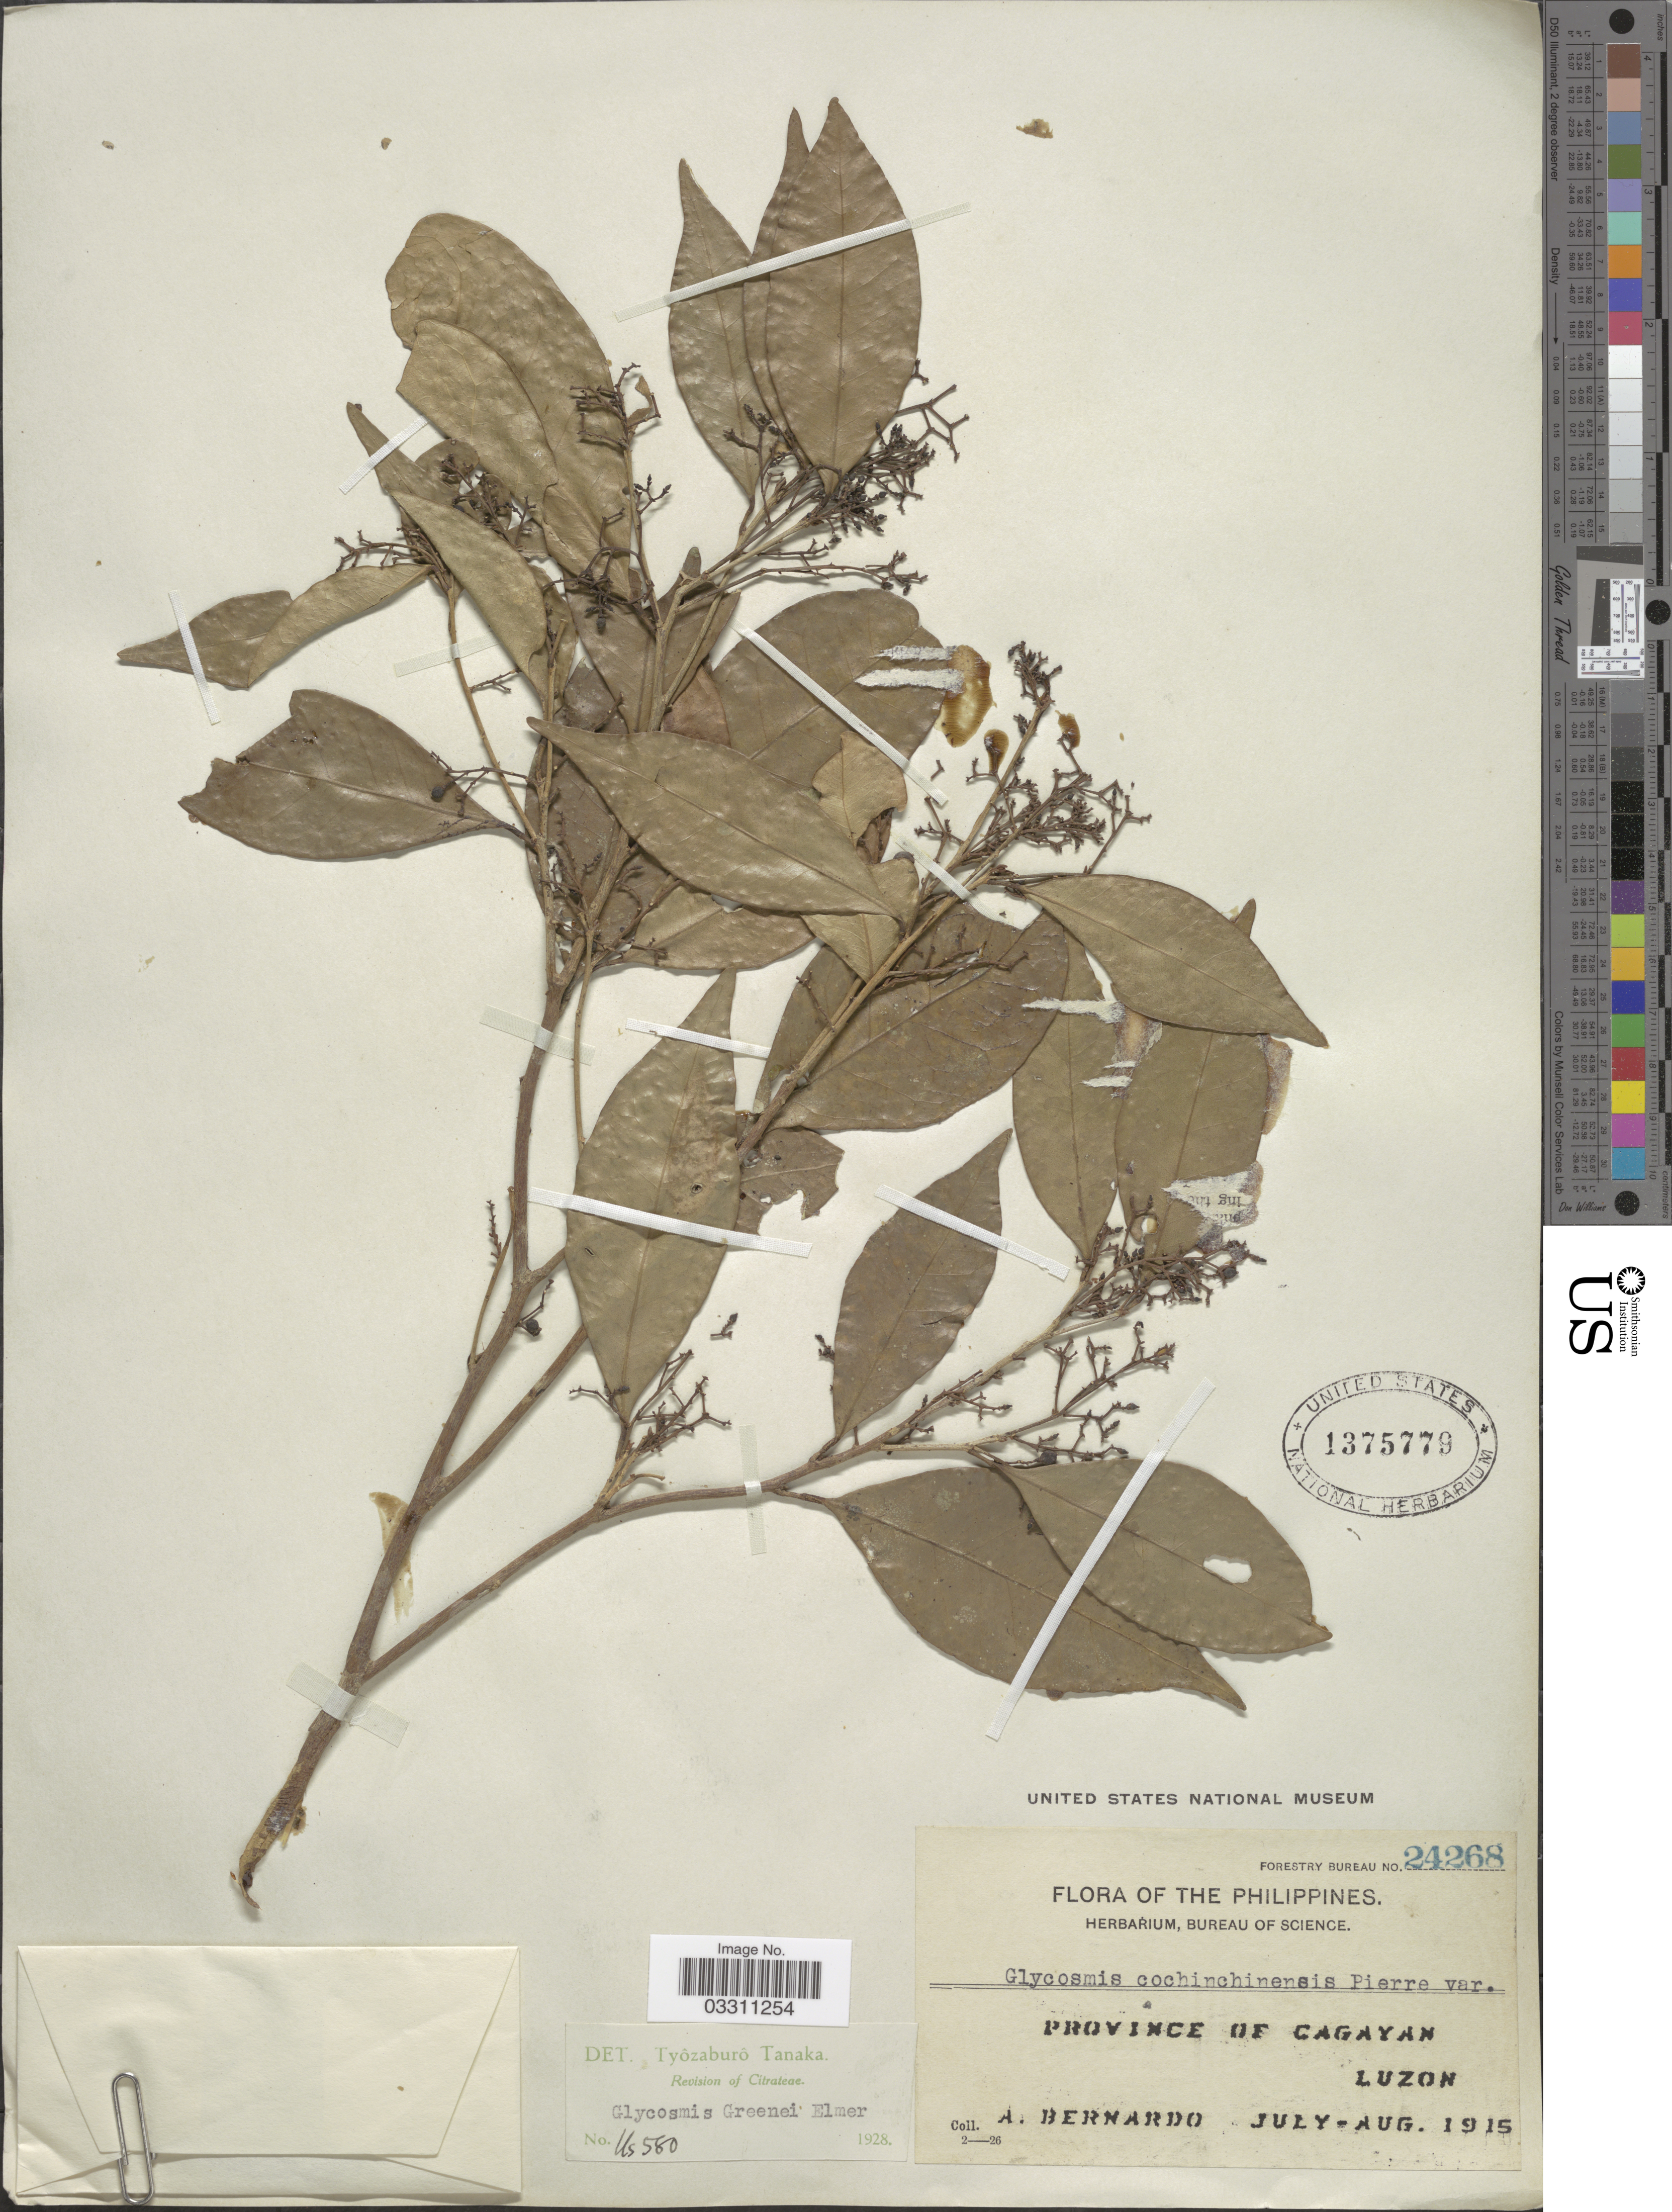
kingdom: Plantae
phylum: Tracheophyta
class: Magnoliopsida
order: Sapindales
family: Rutaceae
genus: Glycosmis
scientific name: Glycosmis greenei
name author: Elmer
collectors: A. Bernardo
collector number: Bureau of Science 24268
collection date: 1915-07/1915-08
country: Philippines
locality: Province of Cagayan.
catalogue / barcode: US 1375779